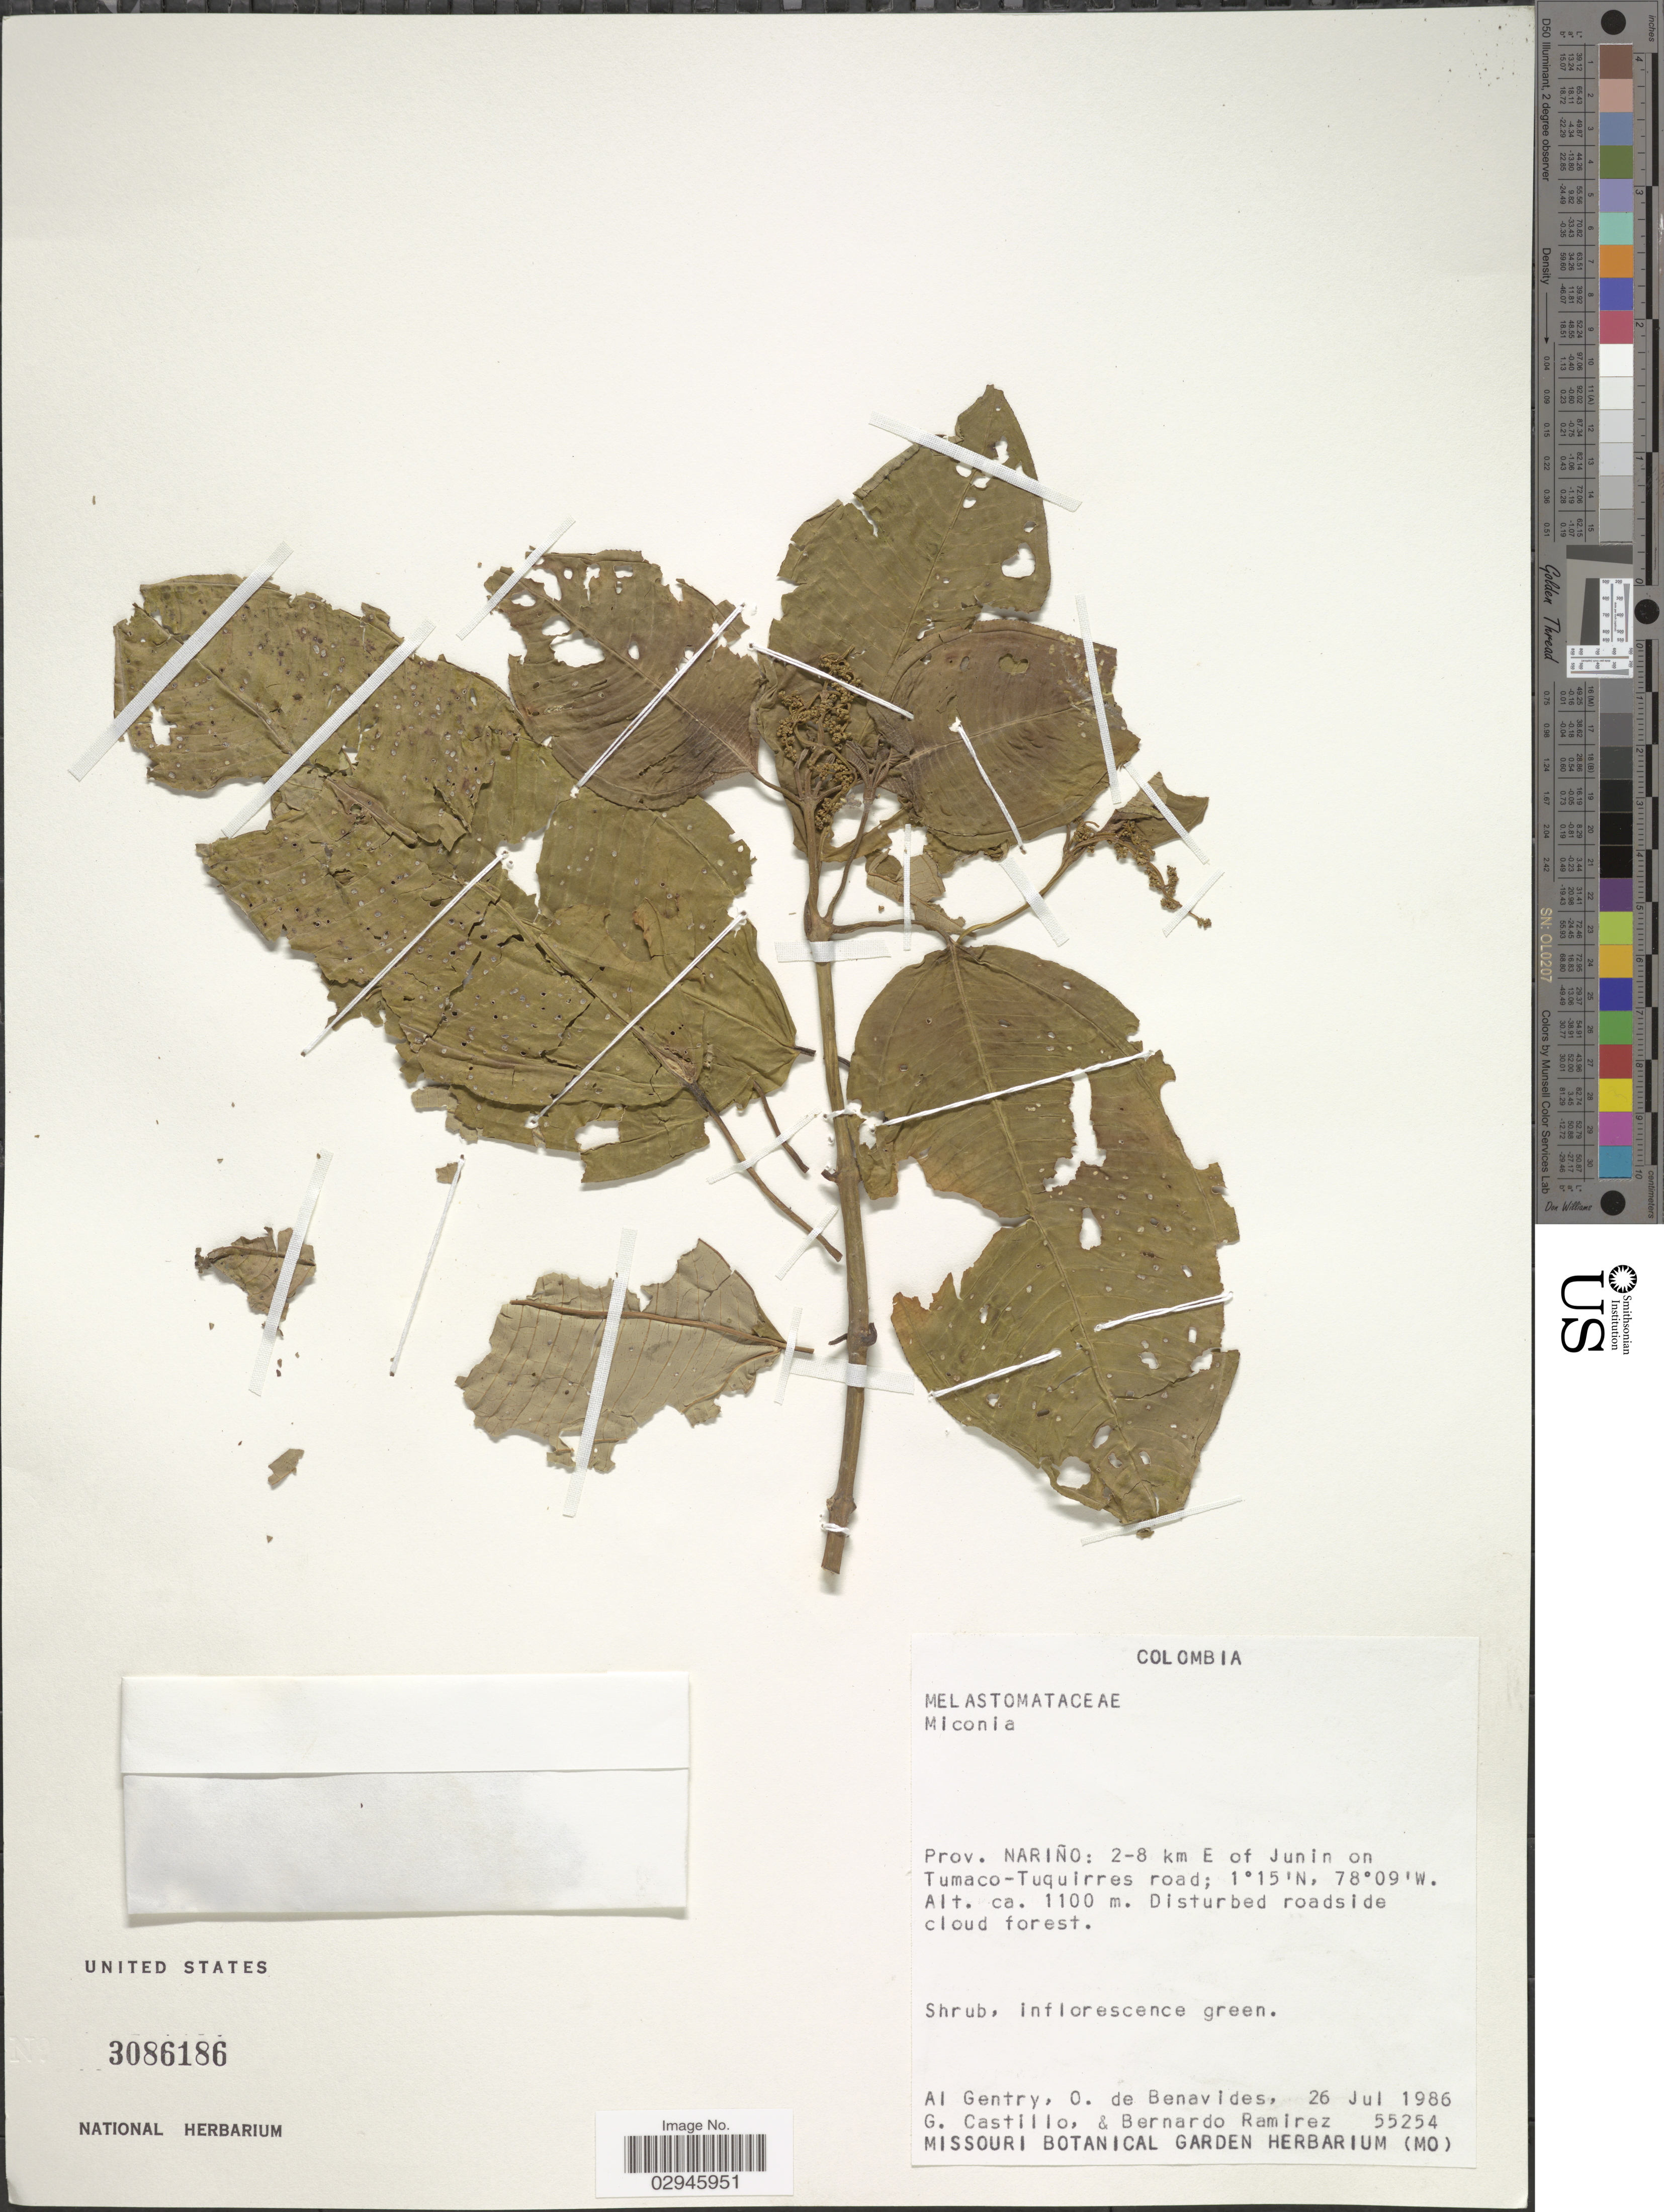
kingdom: Plantae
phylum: Tracheophyta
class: Magnoliopsida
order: Myrtales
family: Melastomataceae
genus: Miconia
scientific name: Miconia sp.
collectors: A. H. Gentry, Olga S. de Benavides, G. Castillo & B. Ramírez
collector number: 55254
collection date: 1986-07-26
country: Colombia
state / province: Nariño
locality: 2-8 km E of Junin on Tumaco-Tuquirres road.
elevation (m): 1100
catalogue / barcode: US 3086186